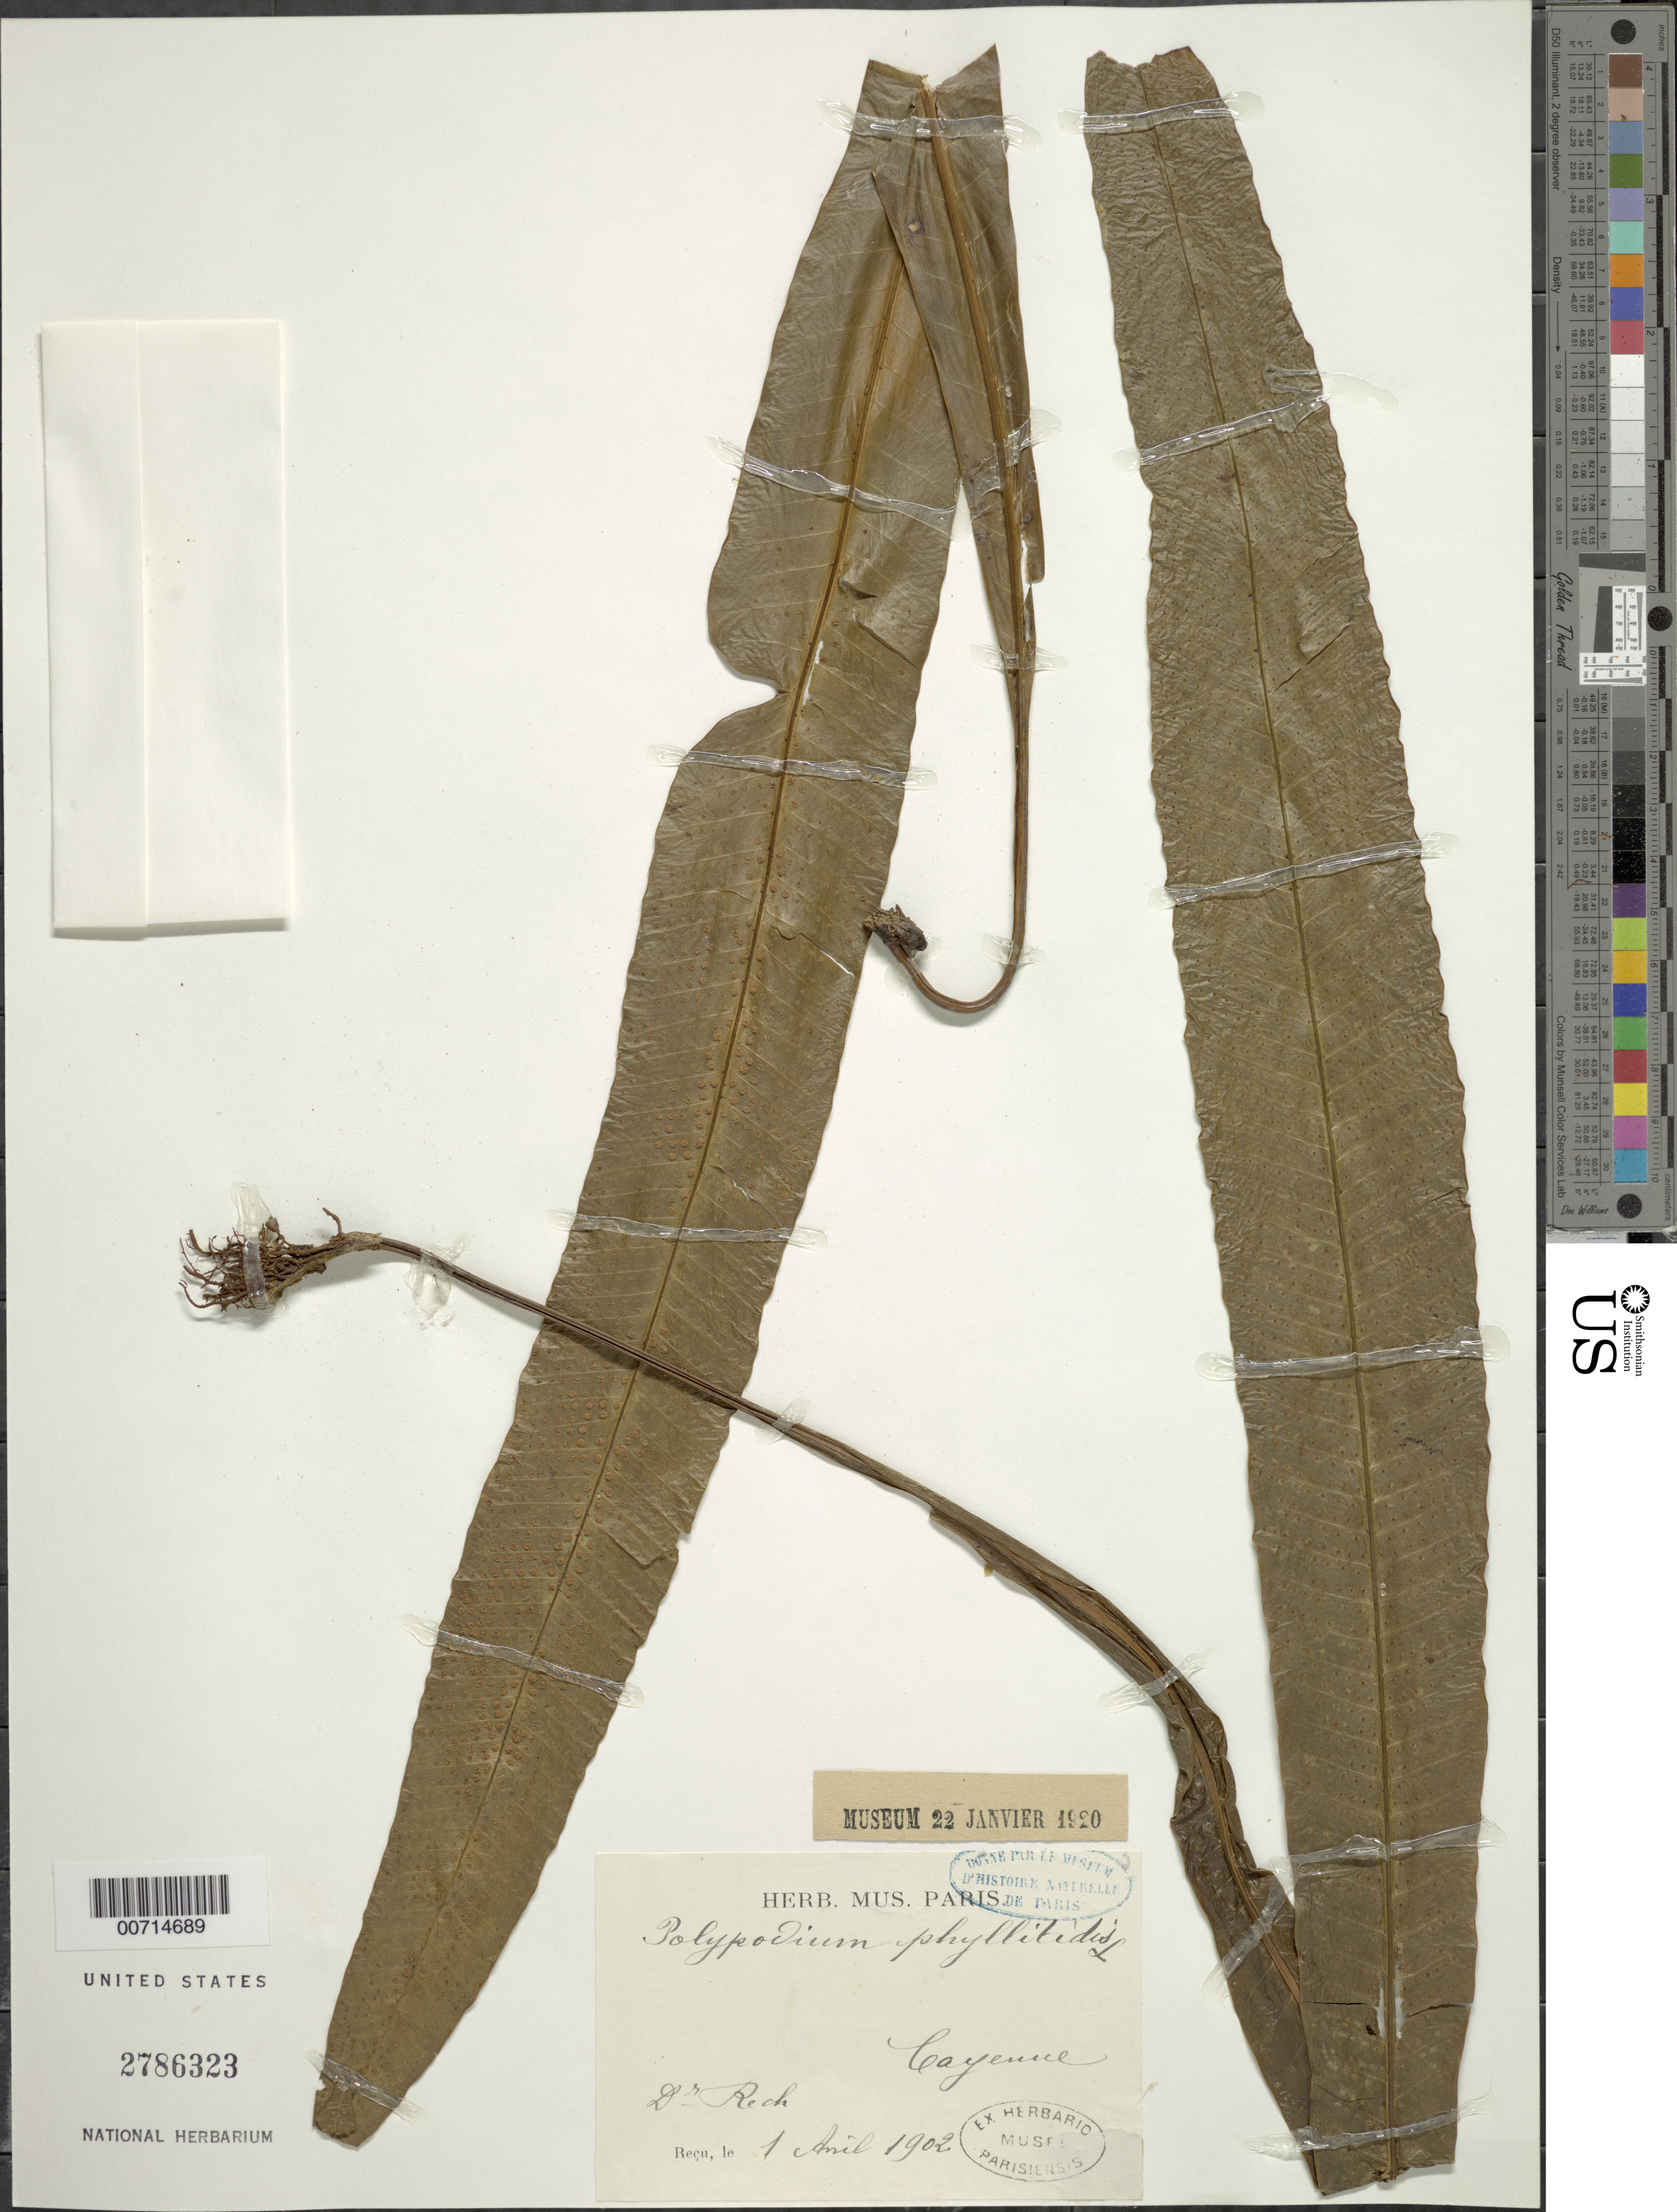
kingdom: Plantae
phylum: Tracheophyta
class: Polypodiopsida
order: Polypodiales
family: Polypodiaceae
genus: Campyloneurum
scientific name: Campyloneurum phyllitidis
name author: (L.) C. Presl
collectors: Rech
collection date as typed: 1-Apr-02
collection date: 2002-04-01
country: French Guiana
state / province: Cayenne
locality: Cayenne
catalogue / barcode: US 2786323